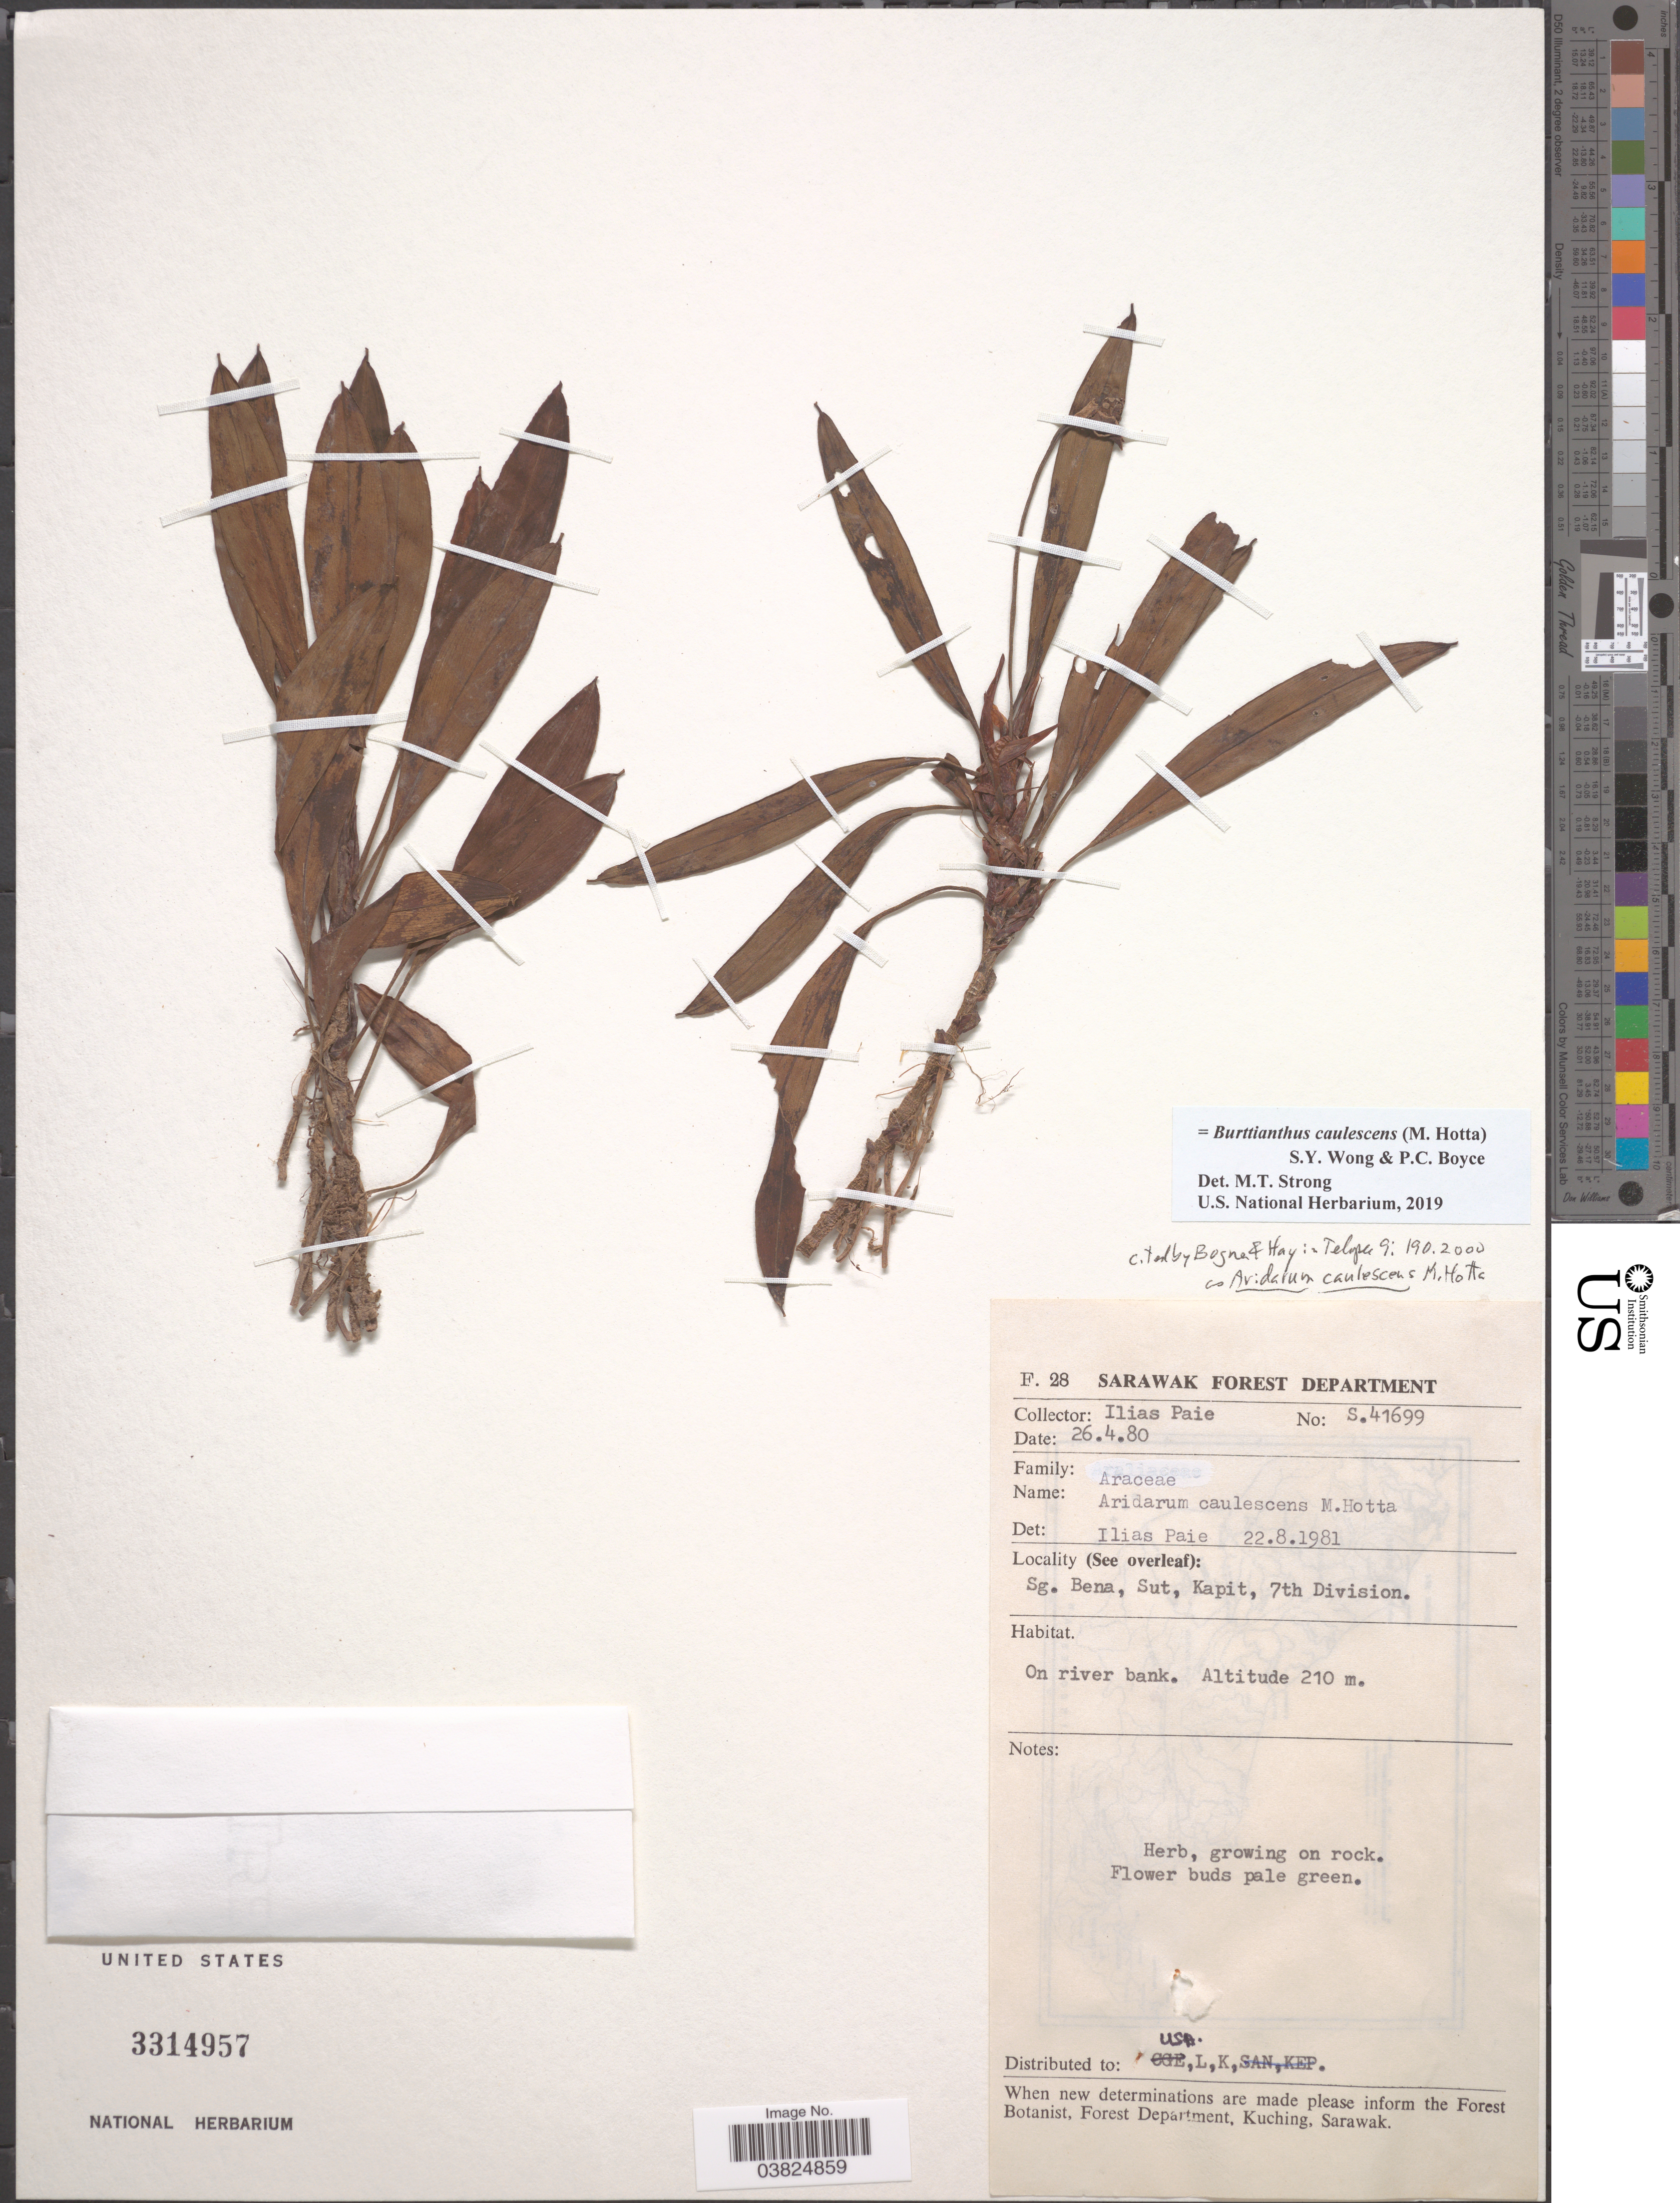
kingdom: Plantae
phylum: Tracheophyta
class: Liliopsida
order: Alismatales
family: Araceae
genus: Burttianthus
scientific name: Burttianthus caulescens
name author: (M. Hotta) S.Y. Wong & P.C. Boyce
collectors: I. bin Paie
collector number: S41699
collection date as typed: Transcribed d/m/y: 26/4/80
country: Malaysia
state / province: Sarawak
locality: Sg. Bena, Sut, Kapit, 7th Division.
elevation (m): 210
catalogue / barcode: US 3314957